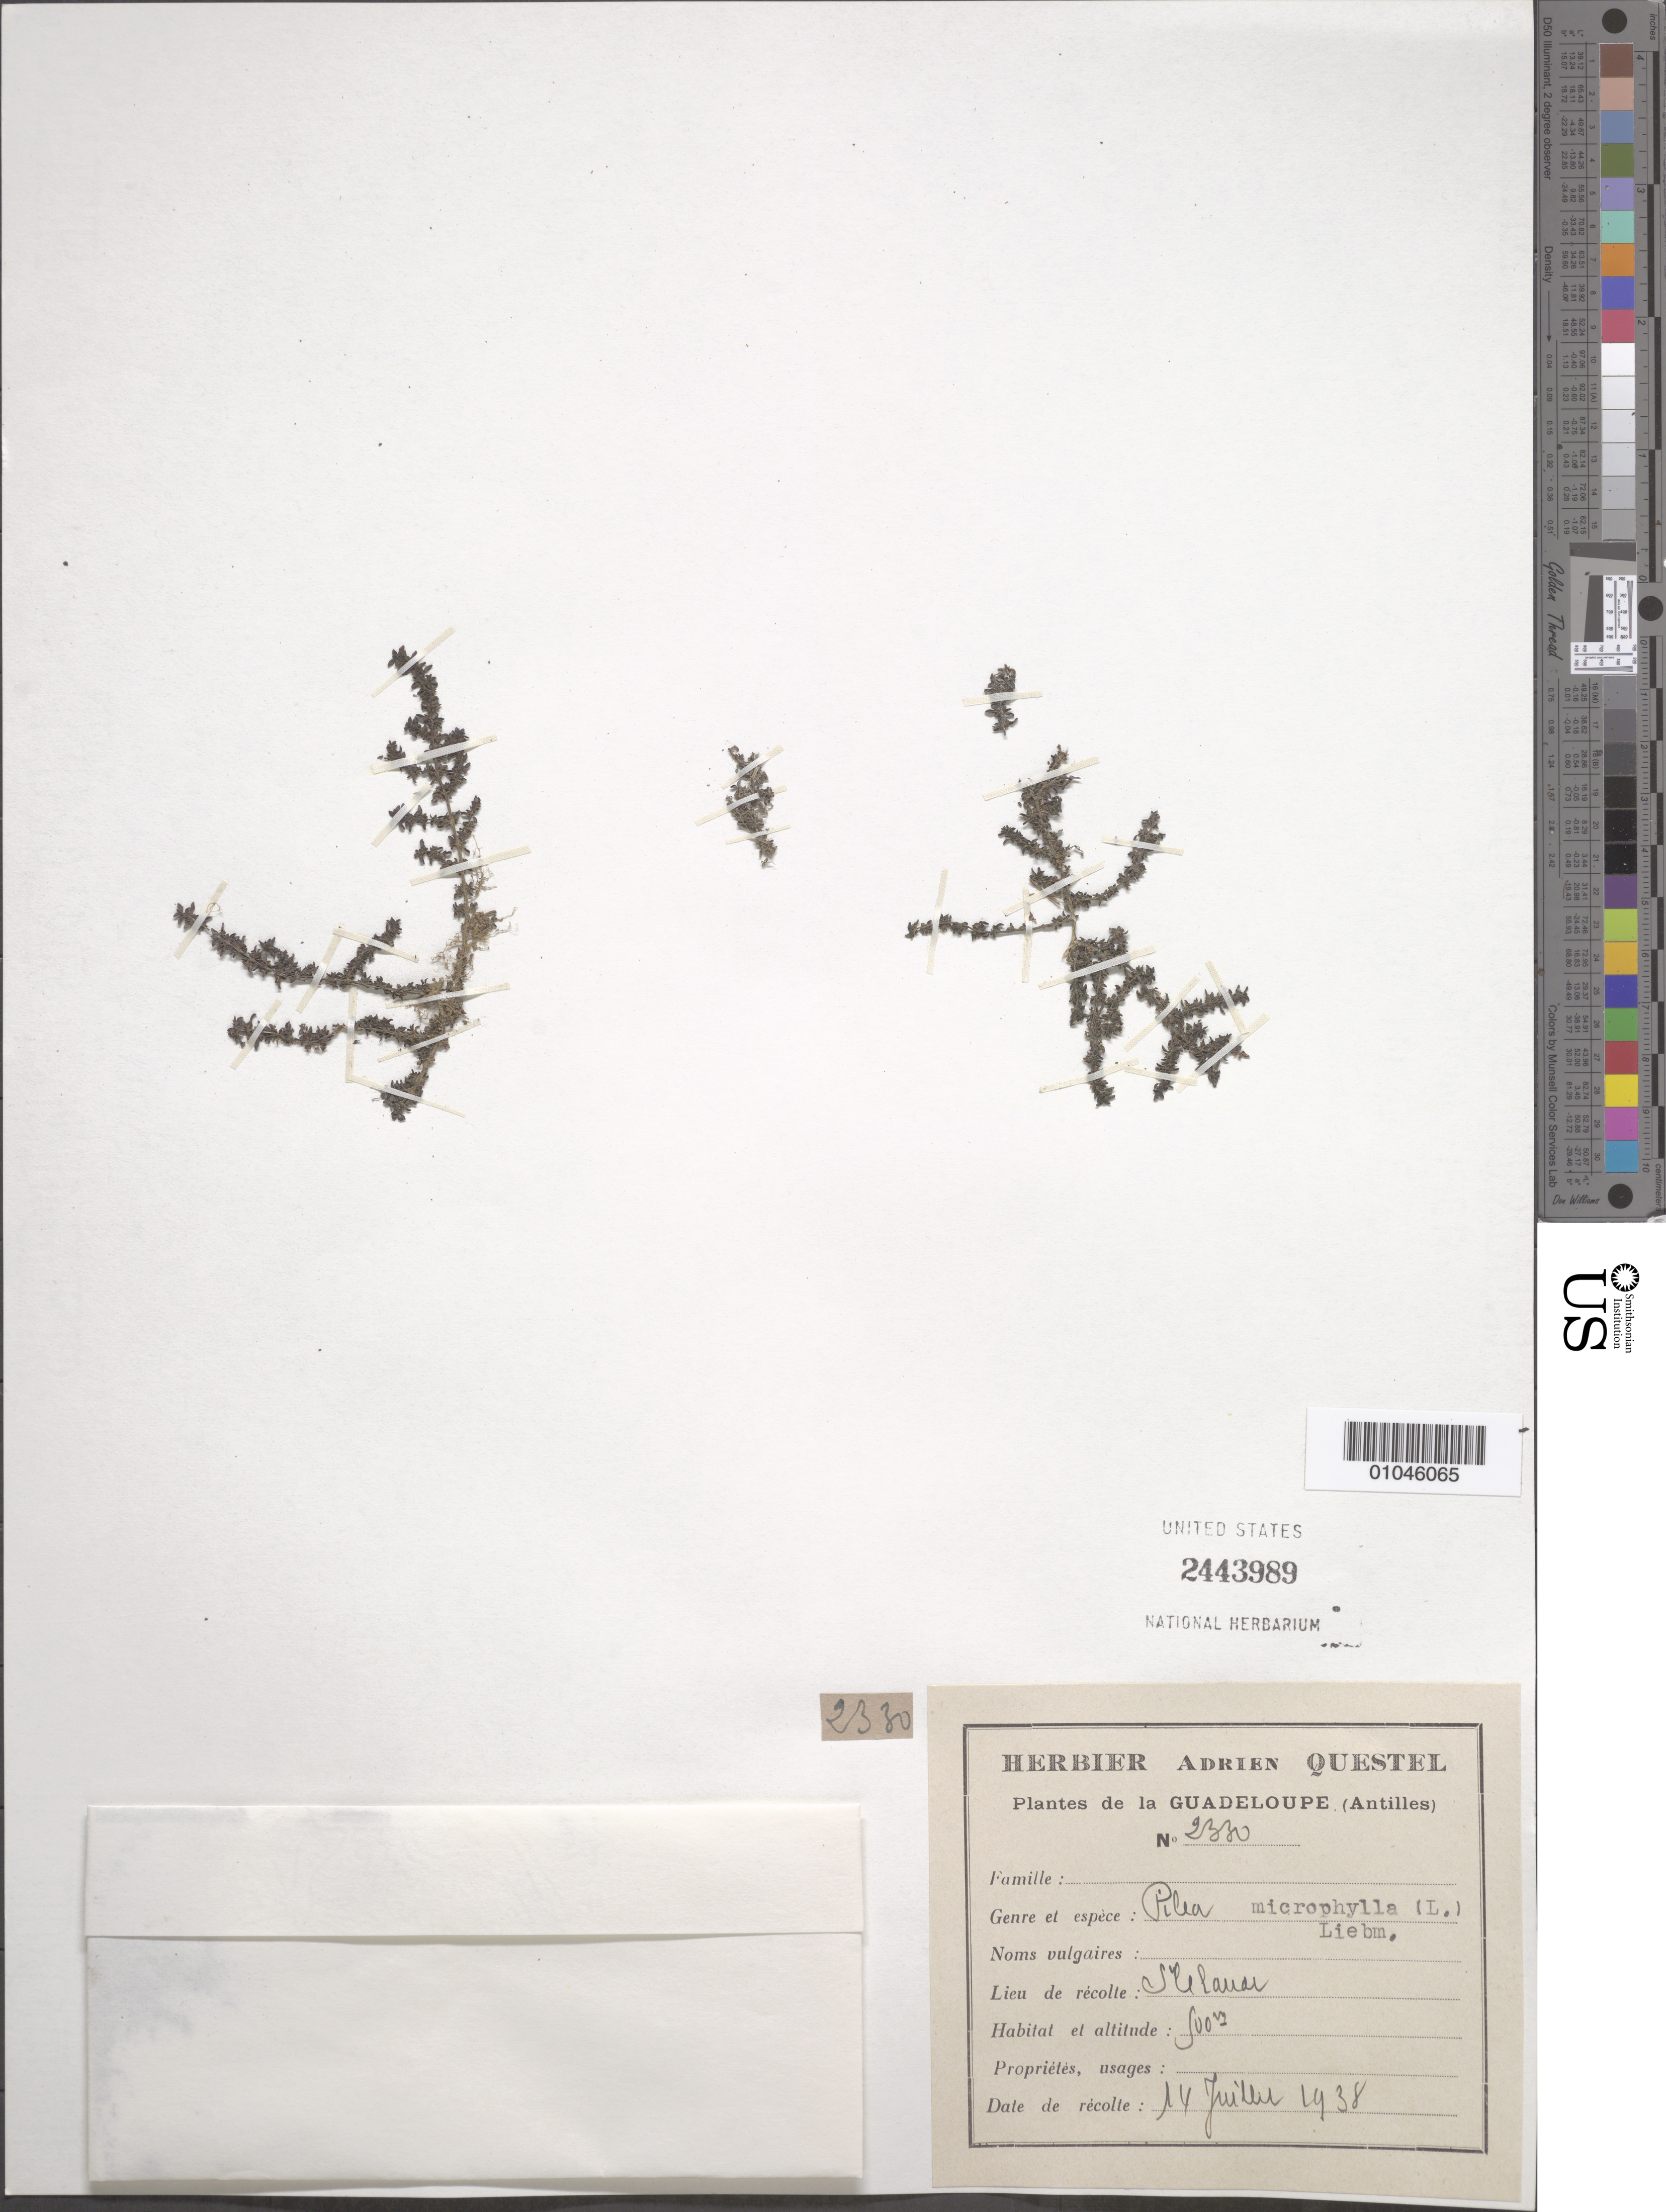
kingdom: Plantae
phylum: Tracheophyta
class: Magnoliopsida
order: Rosales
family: Urticaceae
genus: Pilea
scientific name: Pilea microphylla var. microphylla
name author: (L.) Liebm.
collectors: A. Questel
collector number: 2480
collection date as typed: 14 Jul 1938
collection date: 1938-07-14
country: Guadeloupe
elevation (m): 500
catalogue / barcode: US 2443989